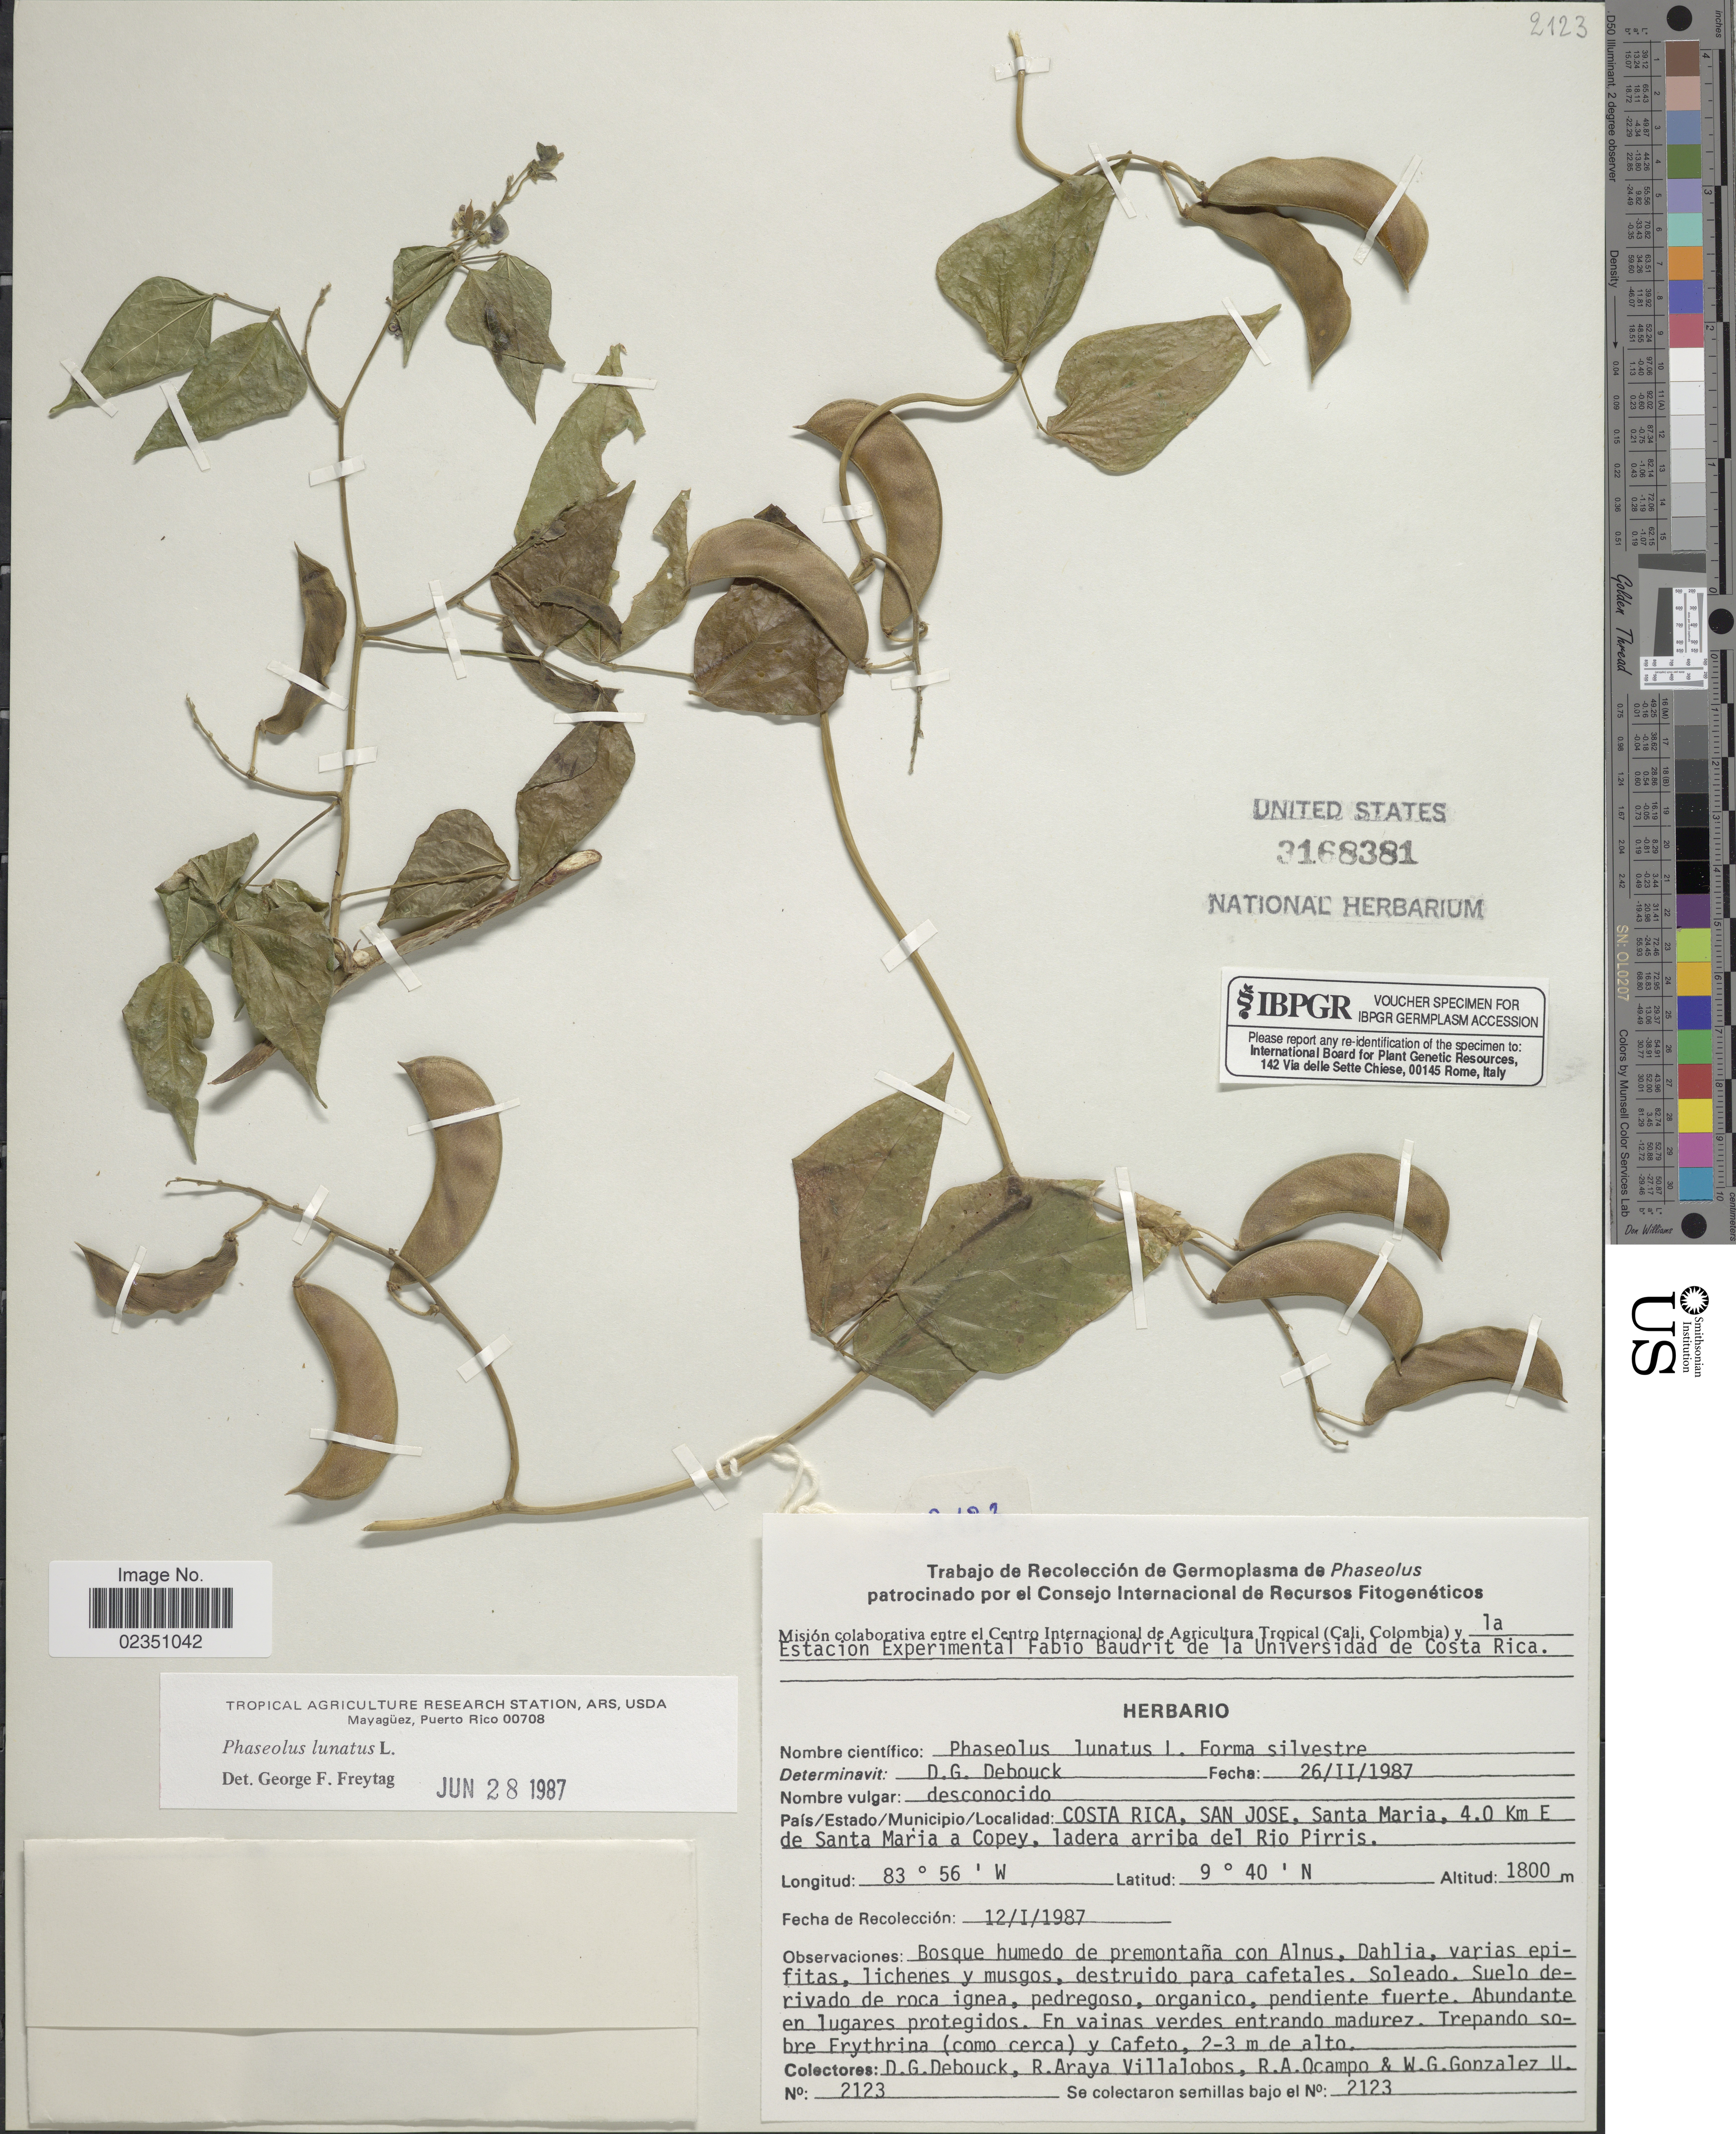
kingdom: Plantae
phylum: Tracheophyta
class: Magnoliopsida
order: Fabales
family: Fabaceae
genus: Phaseolus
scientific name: Phaseolus lunatus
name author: L.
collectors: D. Debouck, R. Araya Villalobos, R. Ocampo & W. Gonzalez U.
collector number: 2123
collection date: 1987-01-12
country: Costa Rica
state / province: San José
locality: Santa Maria, 4.0 Km E de Santa Maria a Copey, ladera arriba del Rio Pirris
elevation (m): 1800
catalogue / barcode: US 3168381